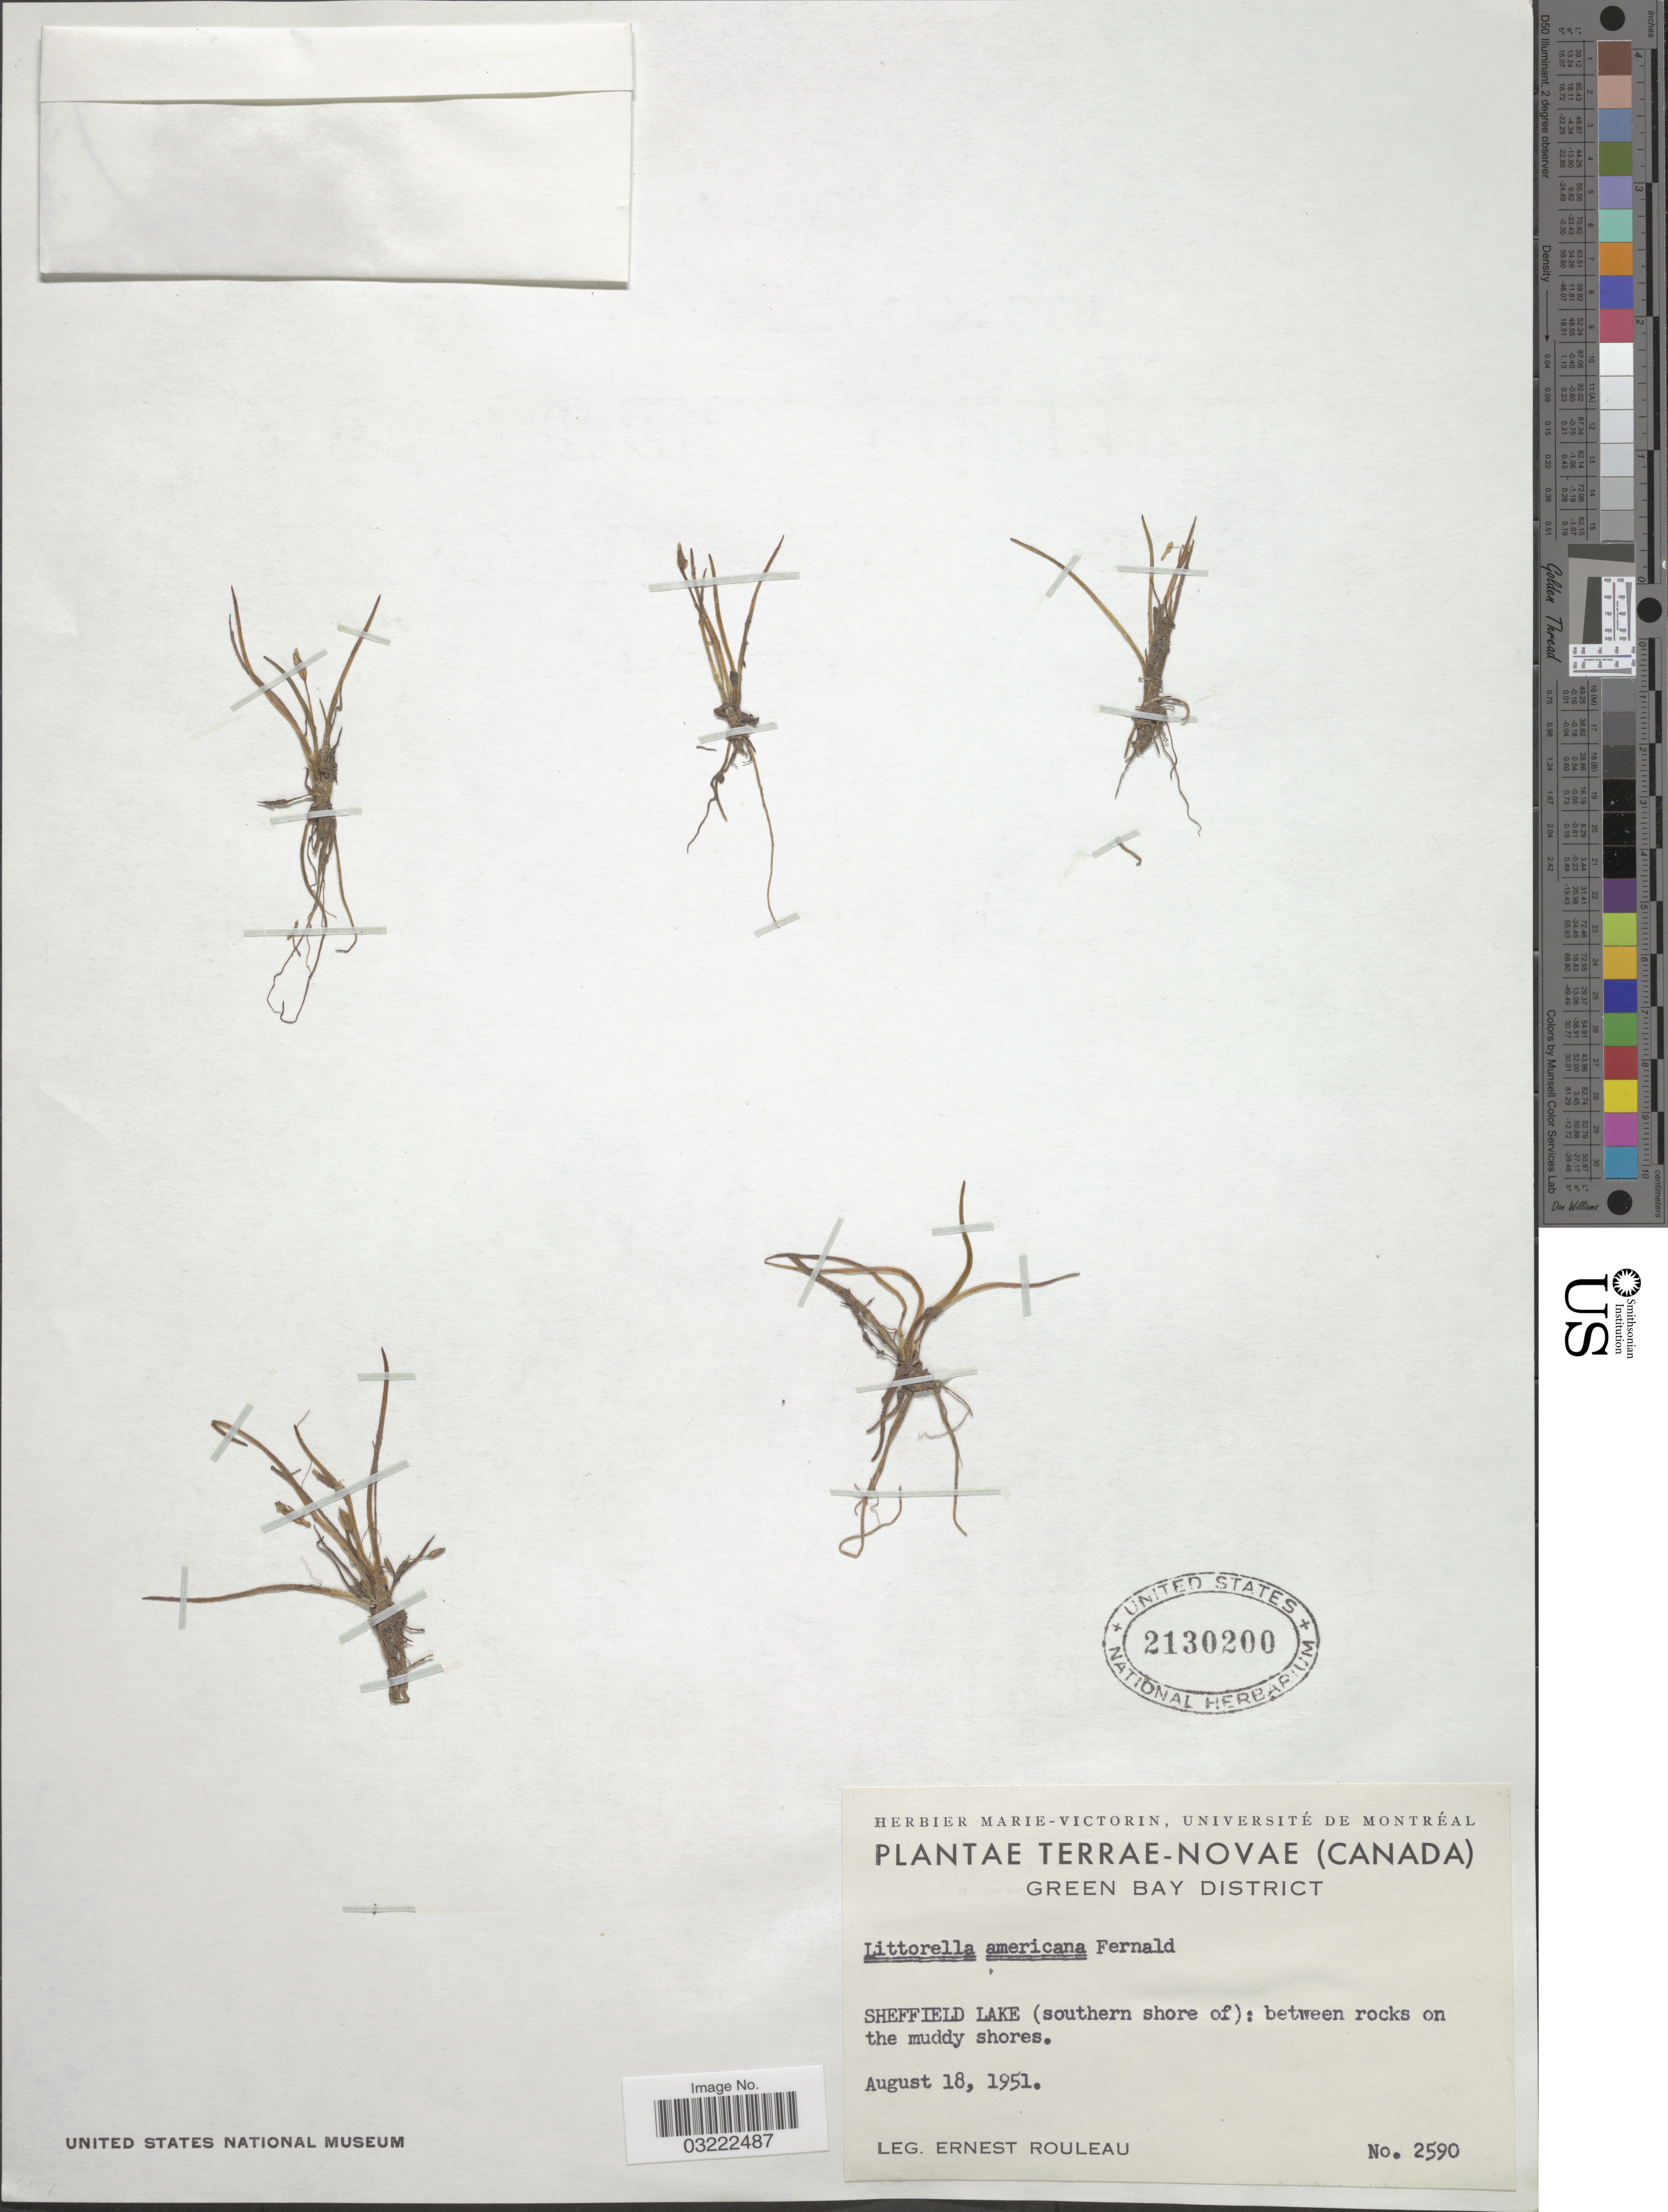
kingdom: Plantae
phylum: Tracheophyta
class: Magnoliopsida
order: Lamiales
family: Plantaginaceae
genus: Littorella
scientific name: Littorella americana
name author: Fernald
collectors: J. Rouleau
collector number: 2590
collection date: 1951-08-18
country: Canada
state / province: Newfoundland and Labrador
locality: Terrae-Novae, Green Bay District, Sheffield Lake (southern shore of): between rocks on the muddy shores.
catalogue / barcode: US 2130200